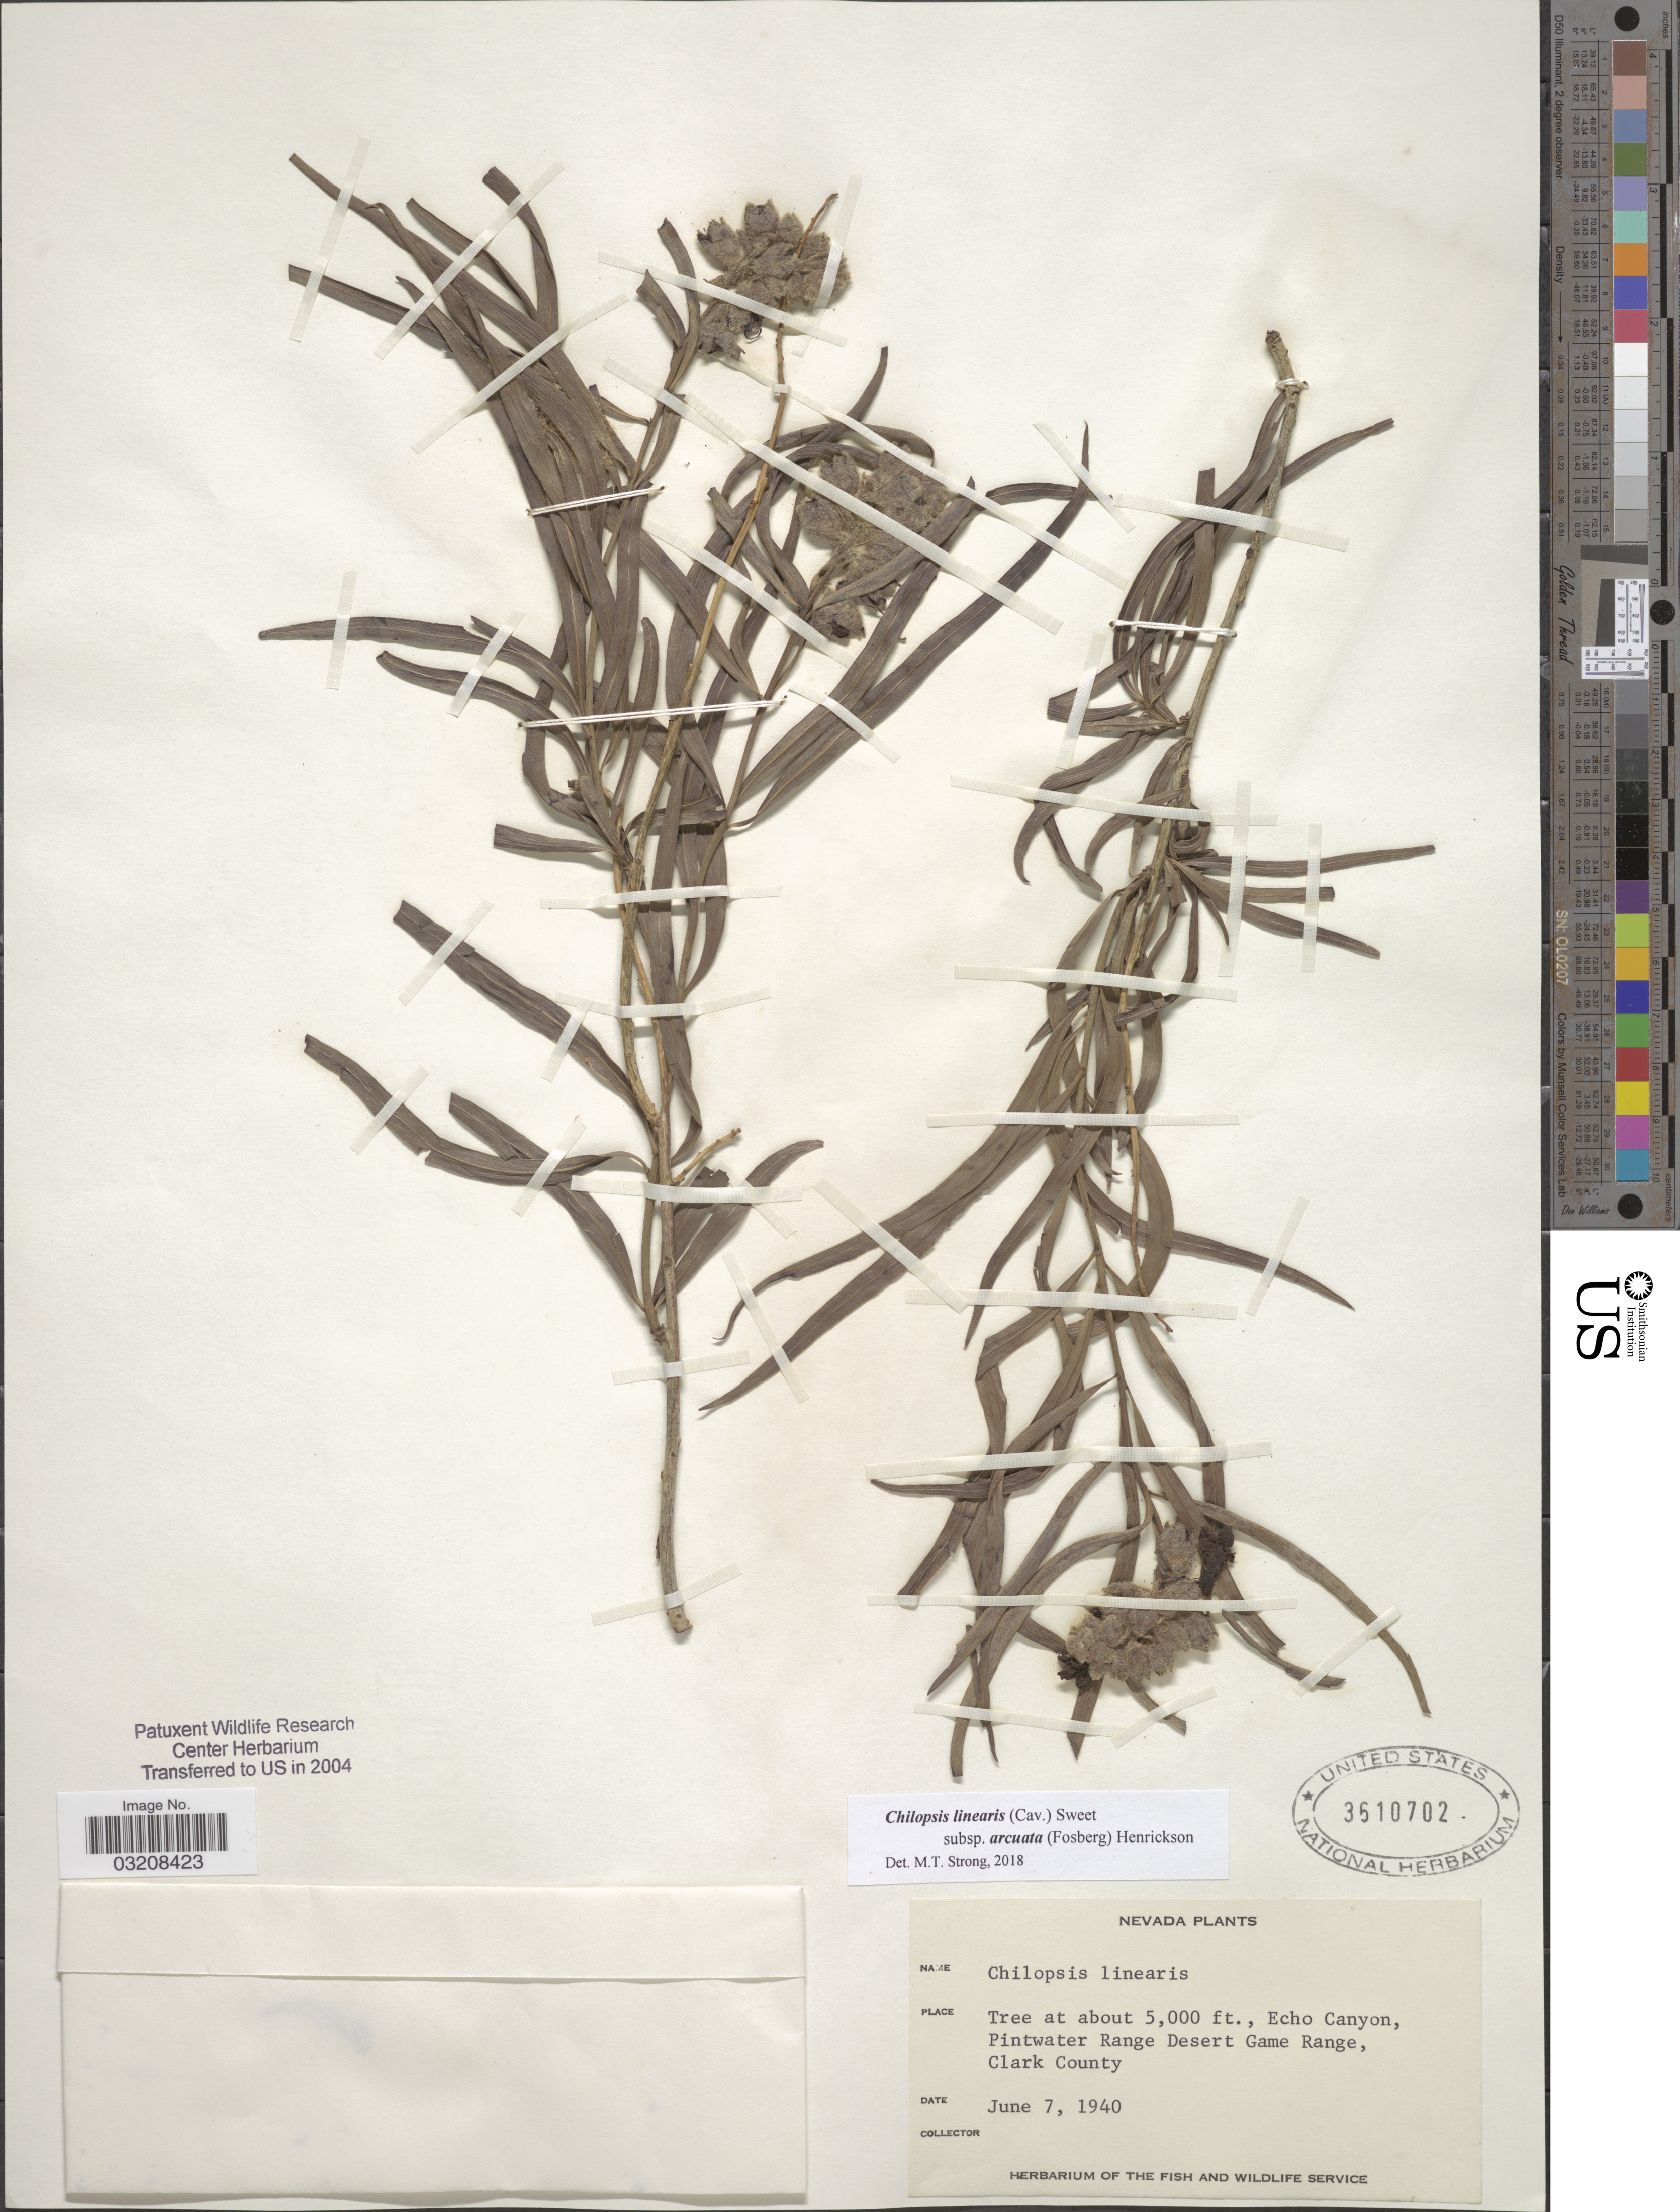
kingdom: Plantae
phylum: Tracheophyta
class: Magnoliopsida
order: Lamiales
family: Bignoniaceae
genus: Chilopsis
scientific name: Chilopsis linearis subsp. arcuata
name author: (Fosberg) Henrickson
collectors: Ex herb. Fish and Wildlife Service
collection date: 1940-06-07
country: United States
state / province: Nevada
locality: Echo Canyon, Pintwater Range Desert Game Range, Clark County.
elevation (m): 1524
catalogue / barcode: US 3610702